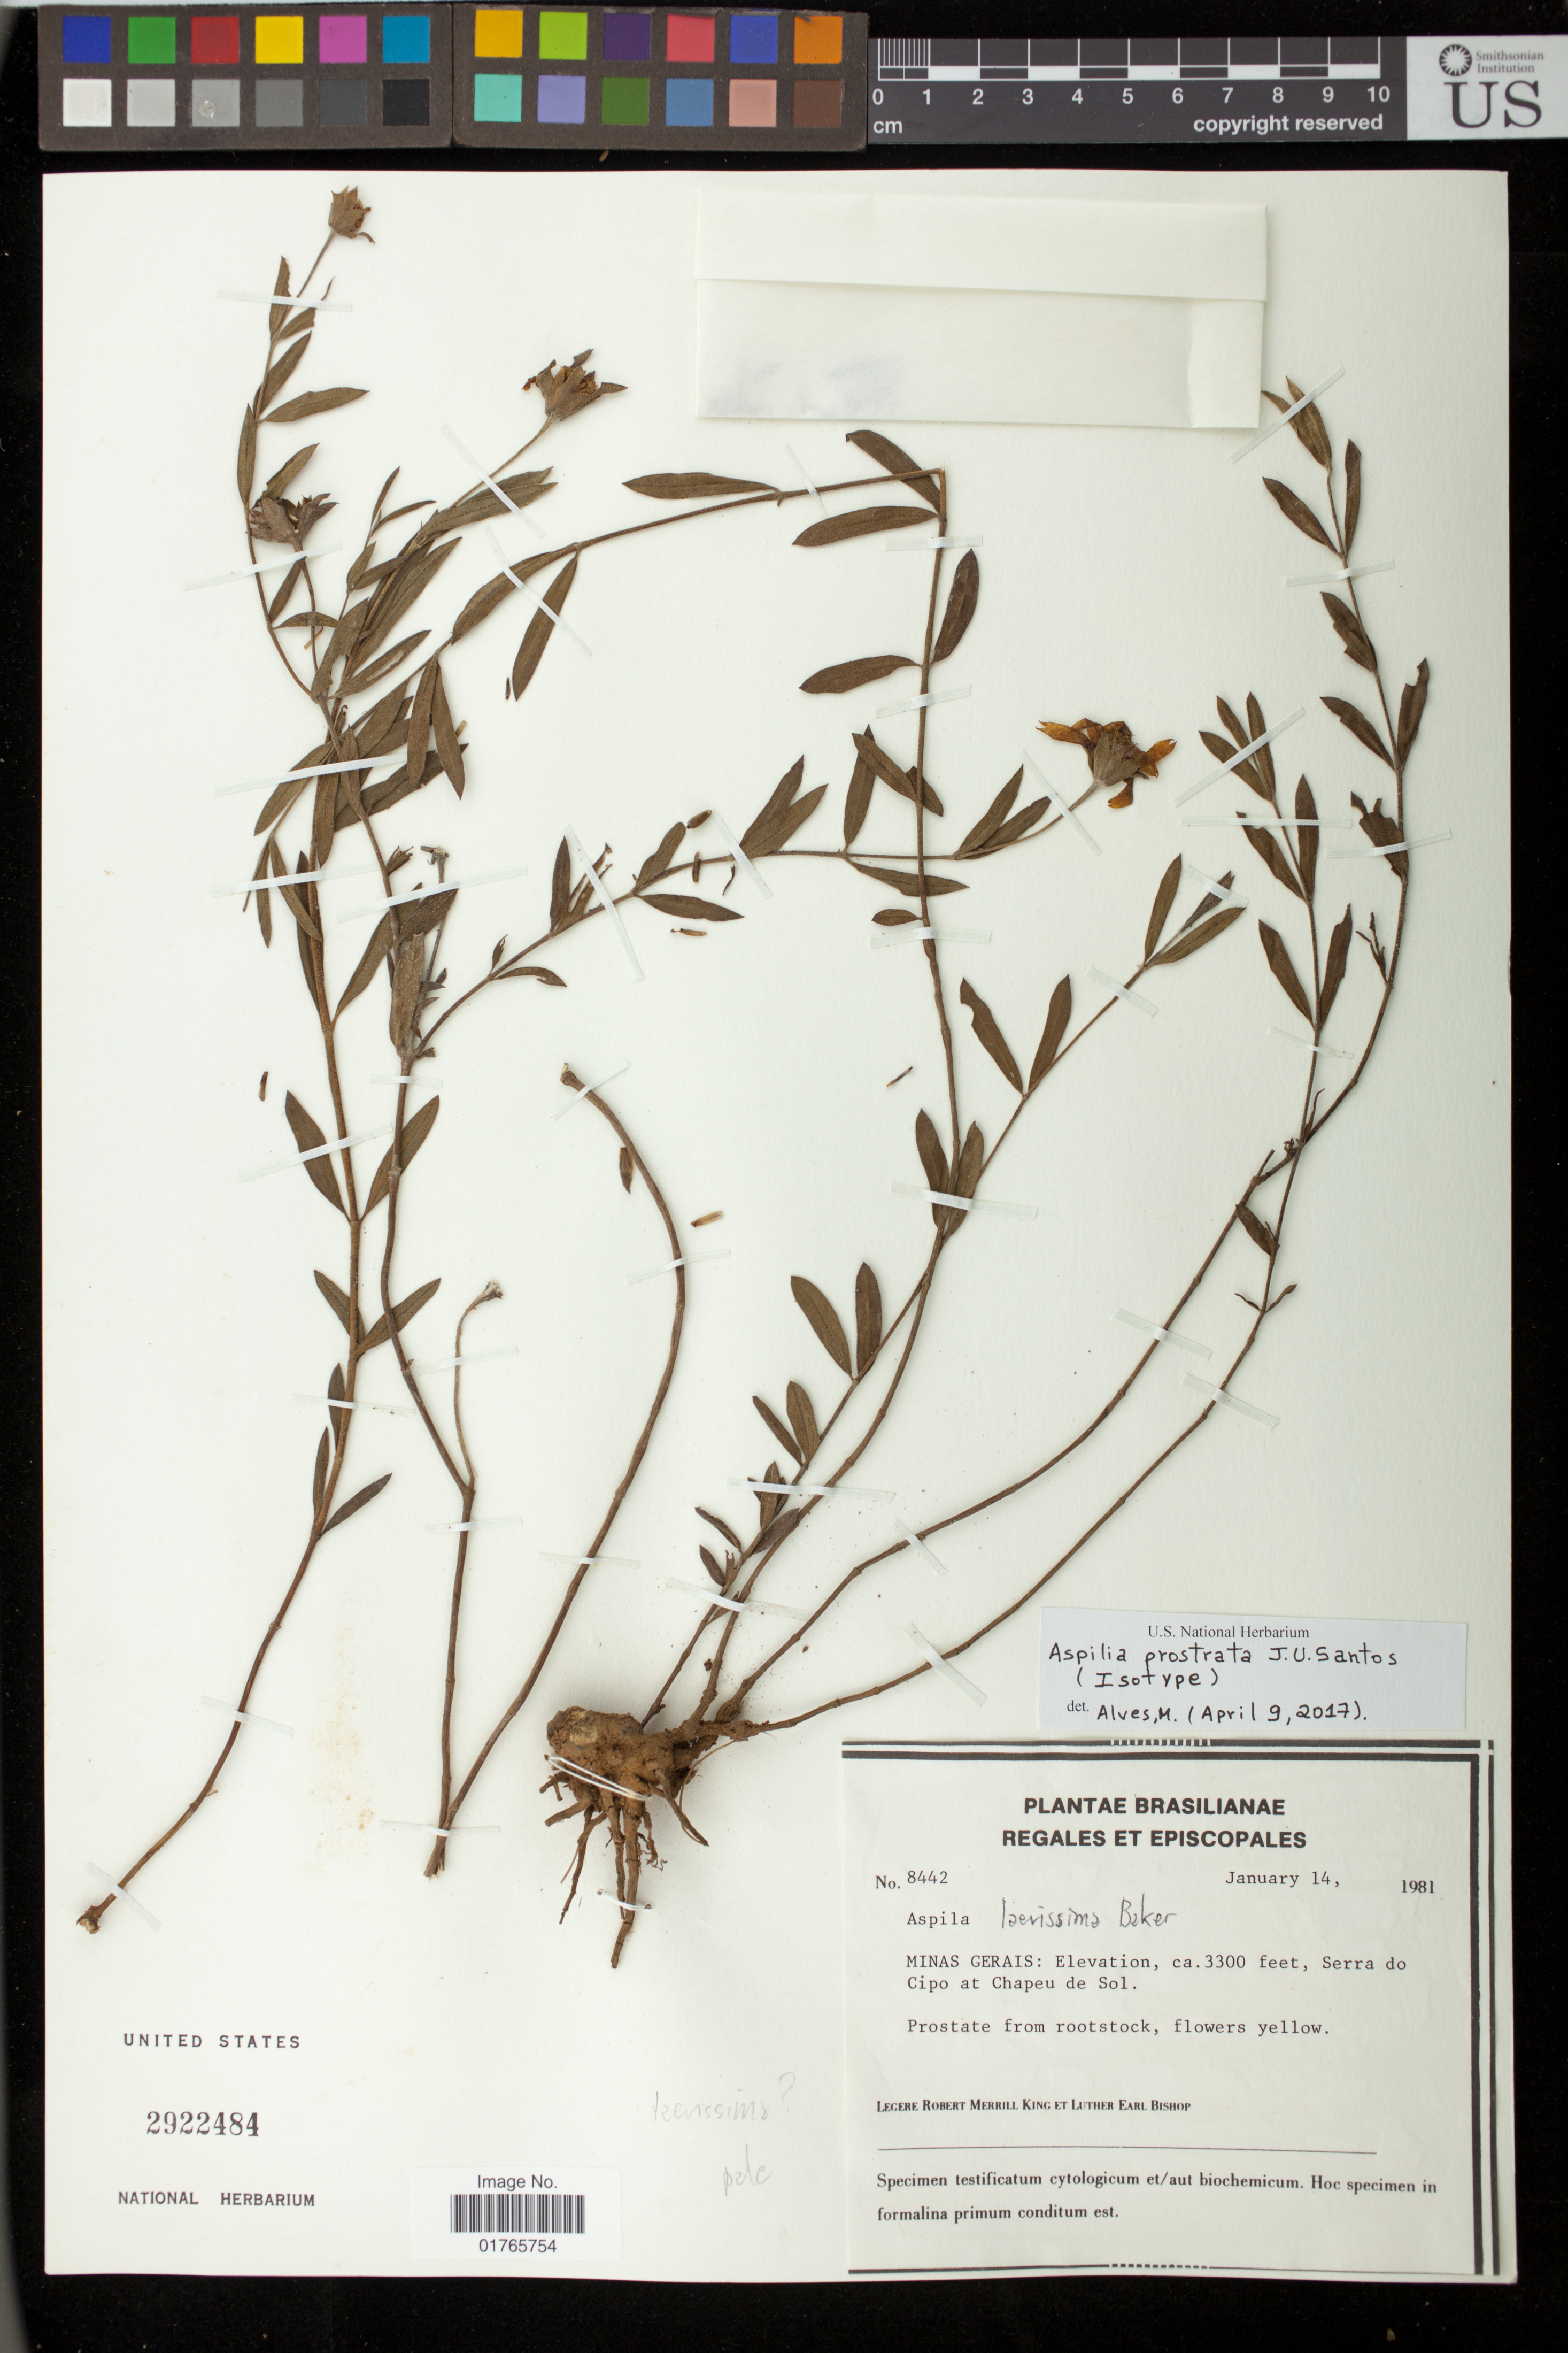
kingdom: Plantae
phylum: Tracheophyta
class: Magnoliopsida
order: Asterales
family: Asteraceae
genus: Aspilia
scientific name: Aspilia prostrata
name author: J.U. Santos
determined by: Alves, M.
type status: Isotype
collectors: R. M. King & L. E. Bishop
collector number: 8442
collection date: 1981-01-14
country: Brazil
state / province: Minas Gerais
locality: Serra do Cipo at Chapeu de Sol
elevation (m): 1006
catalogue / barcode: US 2922484